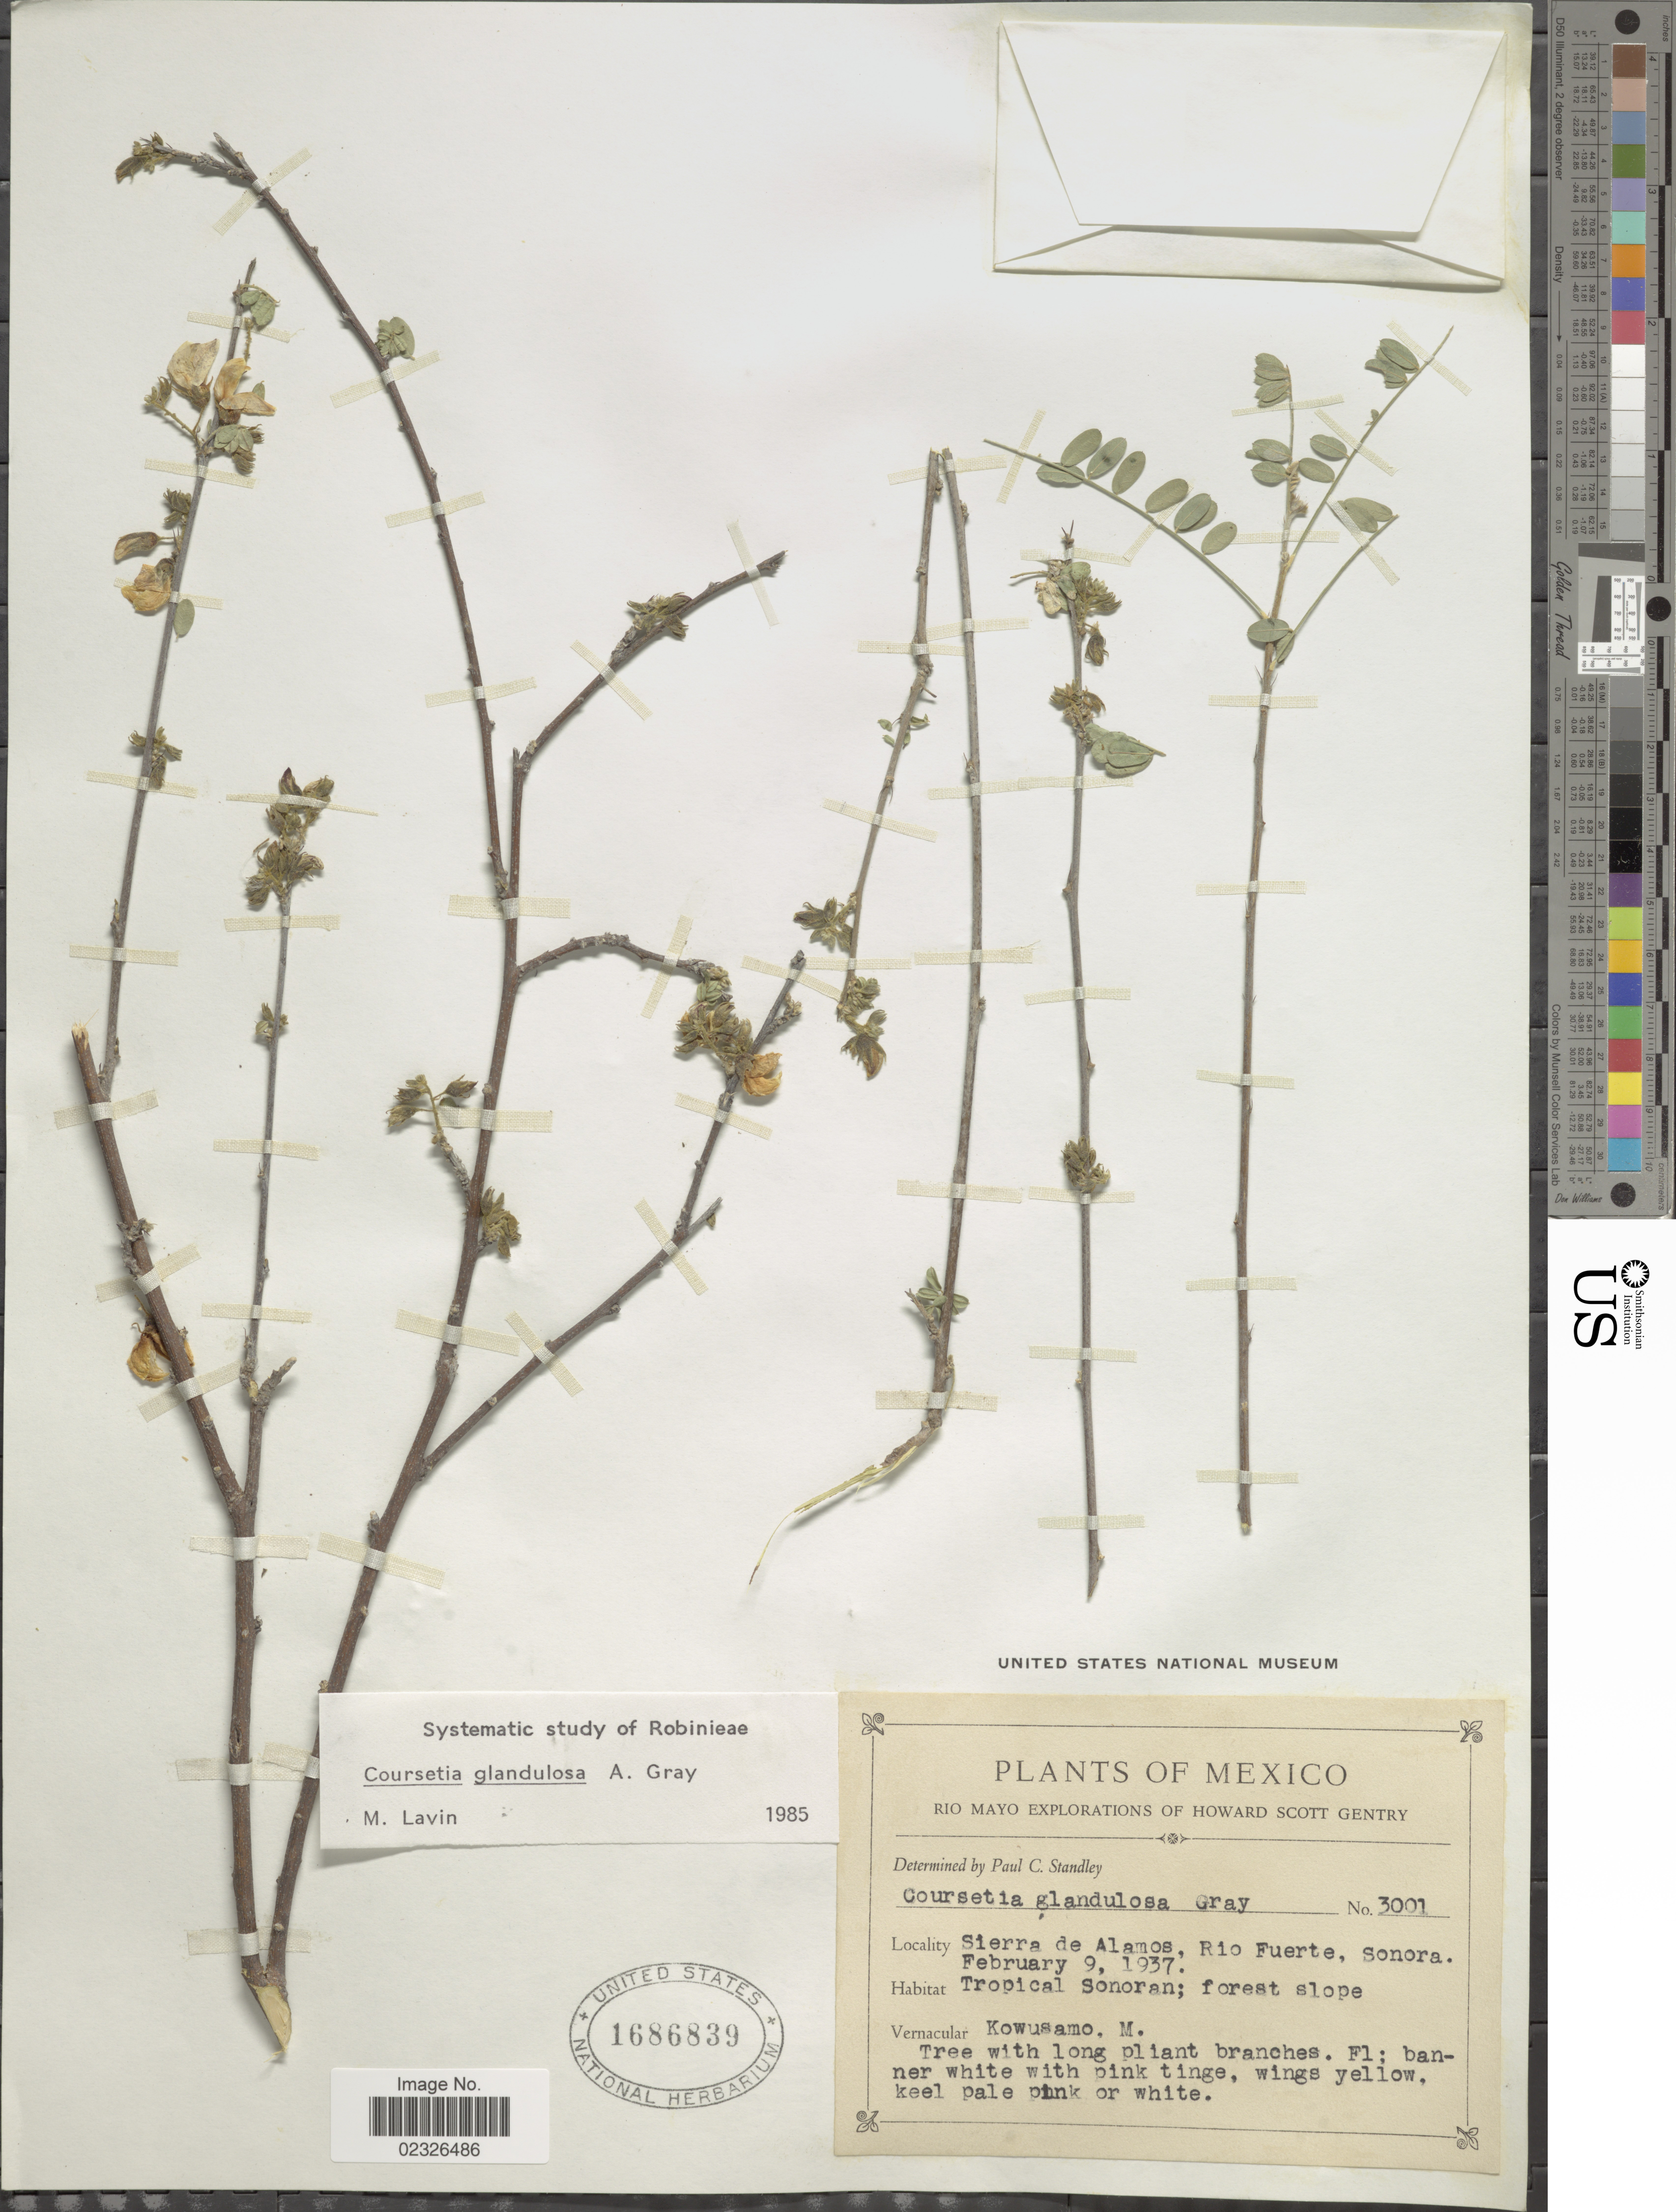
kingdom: Plantae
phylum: Tracheophyta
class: Magnoliopsida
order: Fabales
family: Fabaceae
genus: Coursetia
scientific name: Coursetia glandulosa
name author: A. Gray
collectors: H. S. Gentry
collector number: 3001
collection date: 1937-02-09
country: Mexico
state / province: Sonora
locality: Sierra de Alamos, Rio Fuerte. Tropical Sonoran; forest slope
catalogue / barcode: US 1686839